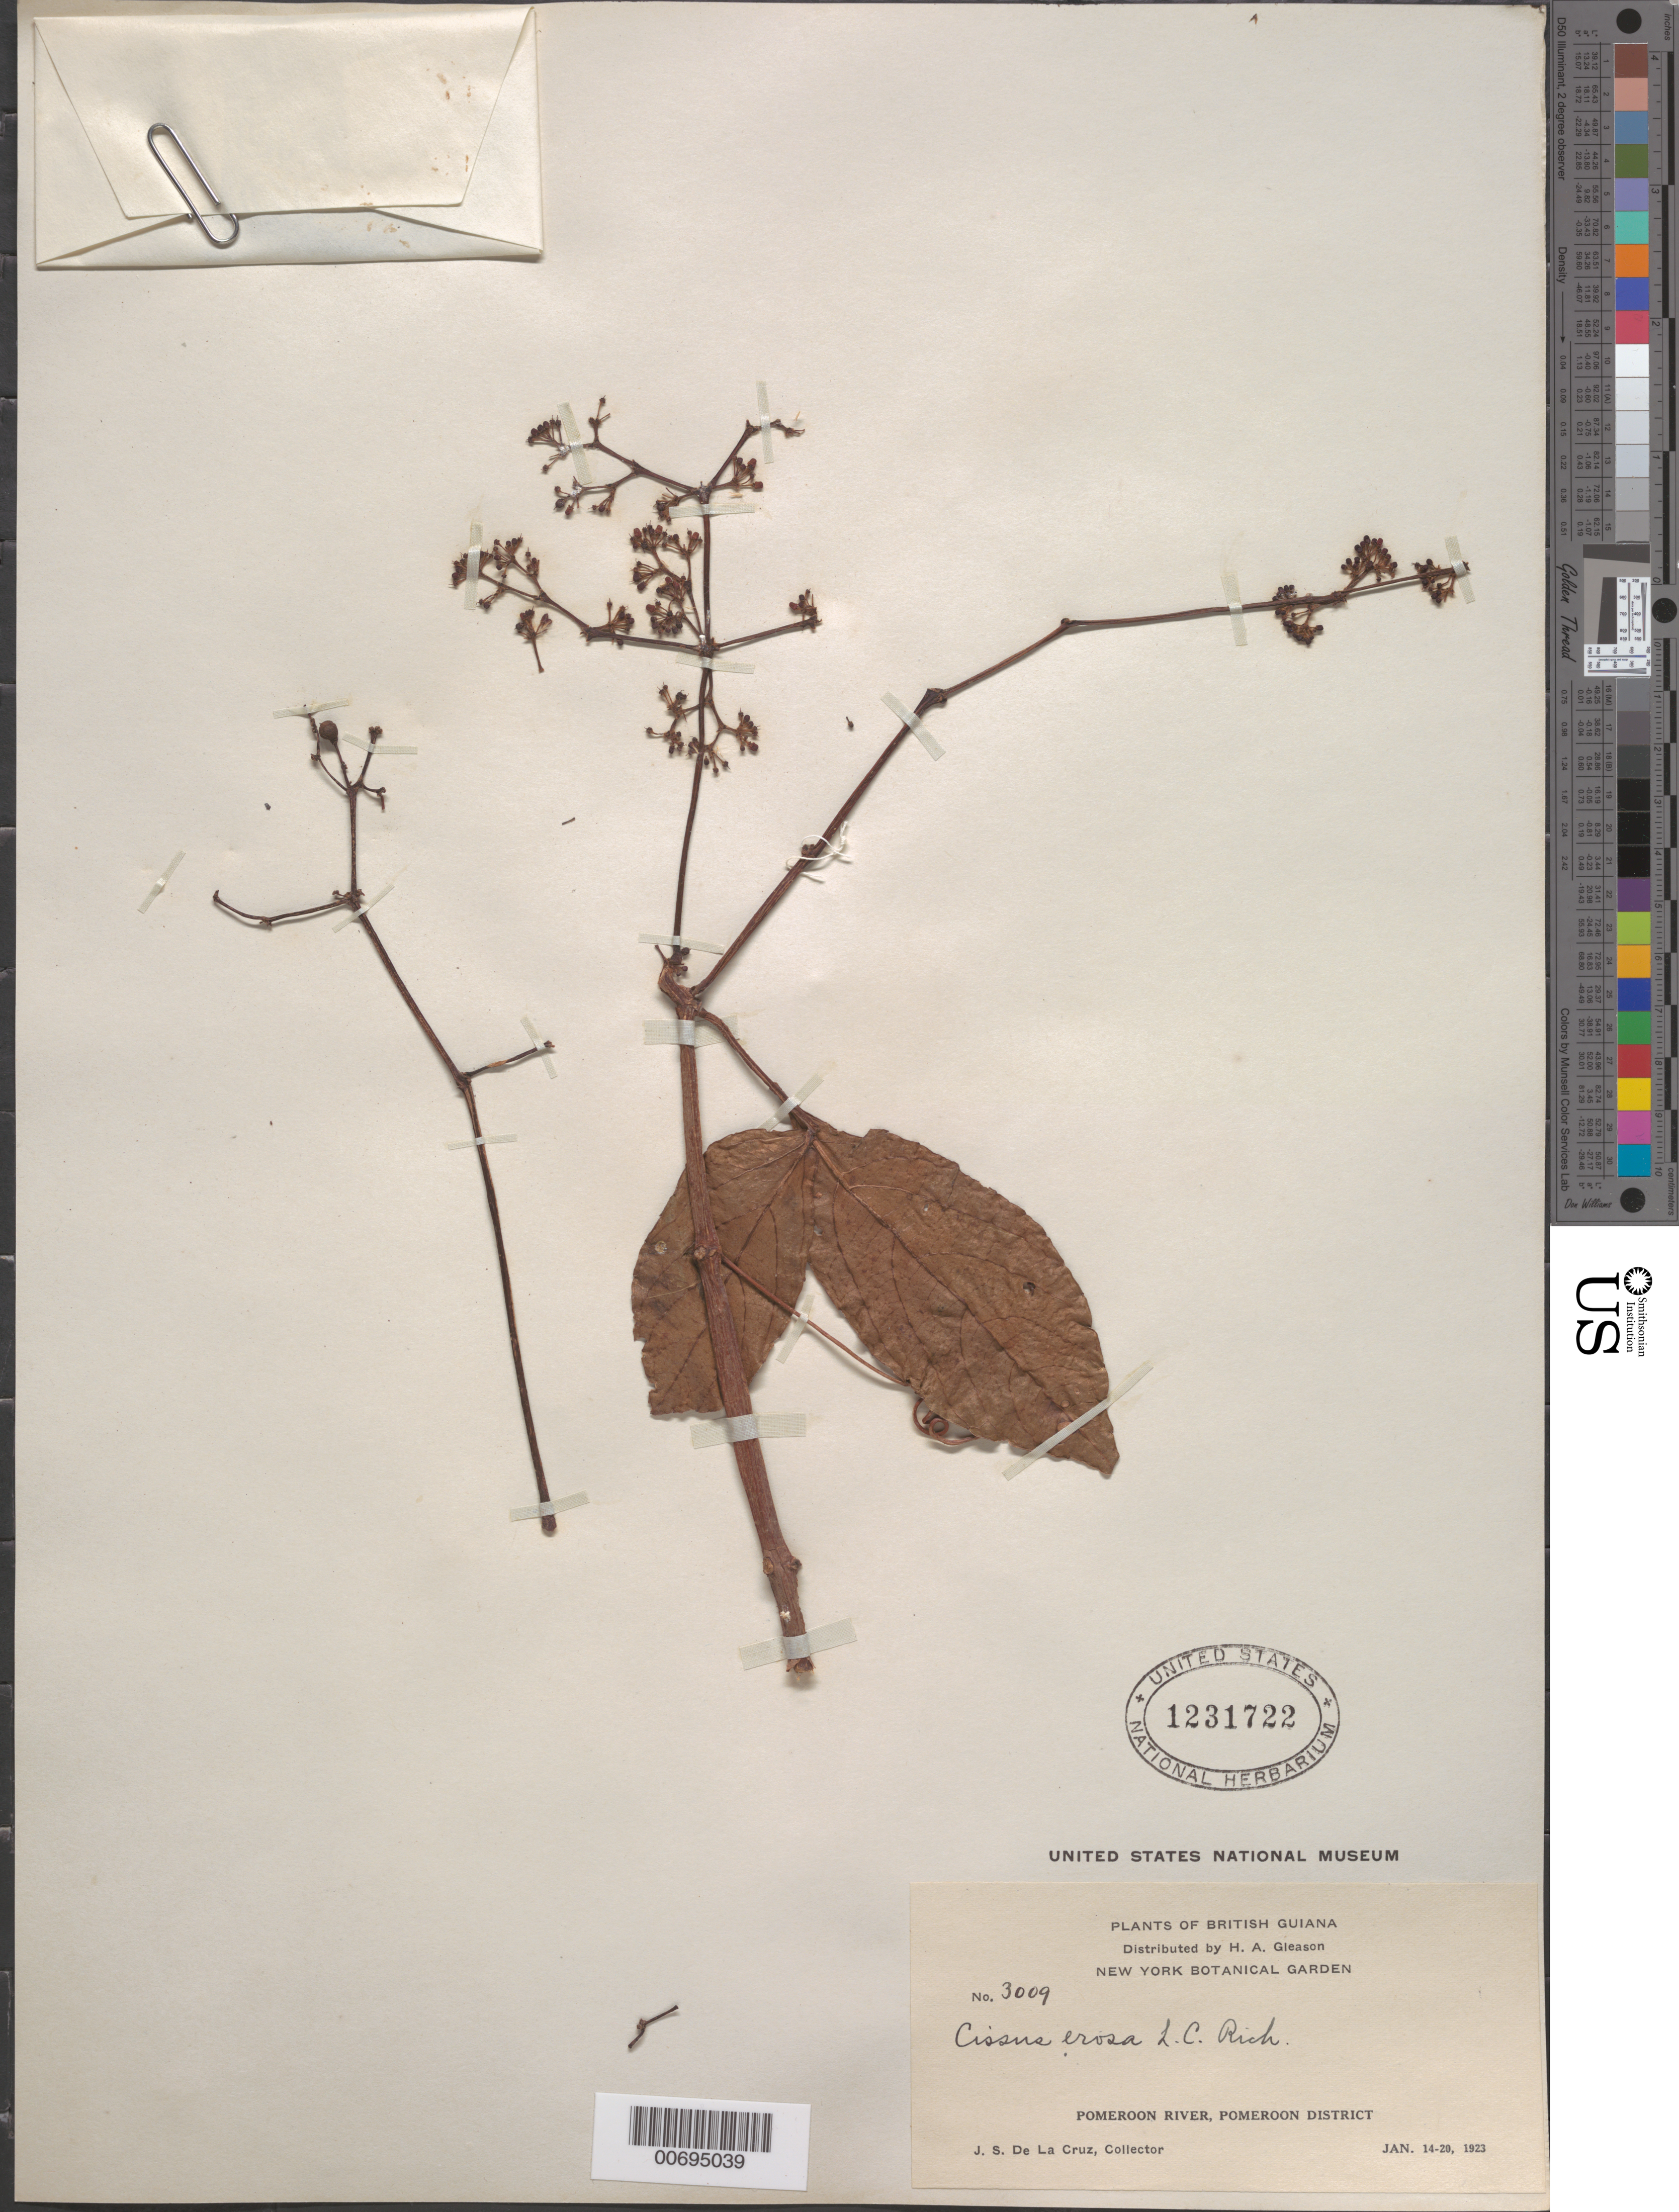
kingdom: Plantae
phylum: Tracheophyta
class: Magnoliopsida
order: Vitales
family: Vitaceae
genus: Cissus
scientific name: Cissus erosa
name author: Rich.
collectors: J. S. de la Cruz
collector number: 3009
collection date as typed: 14-Jan-23 to 20-Jan-23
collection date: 1923-01-14/1923-01-20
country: Guyana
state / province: Pomeroon-Supenaam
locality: Pomeroon R.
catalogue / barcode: US 1231722